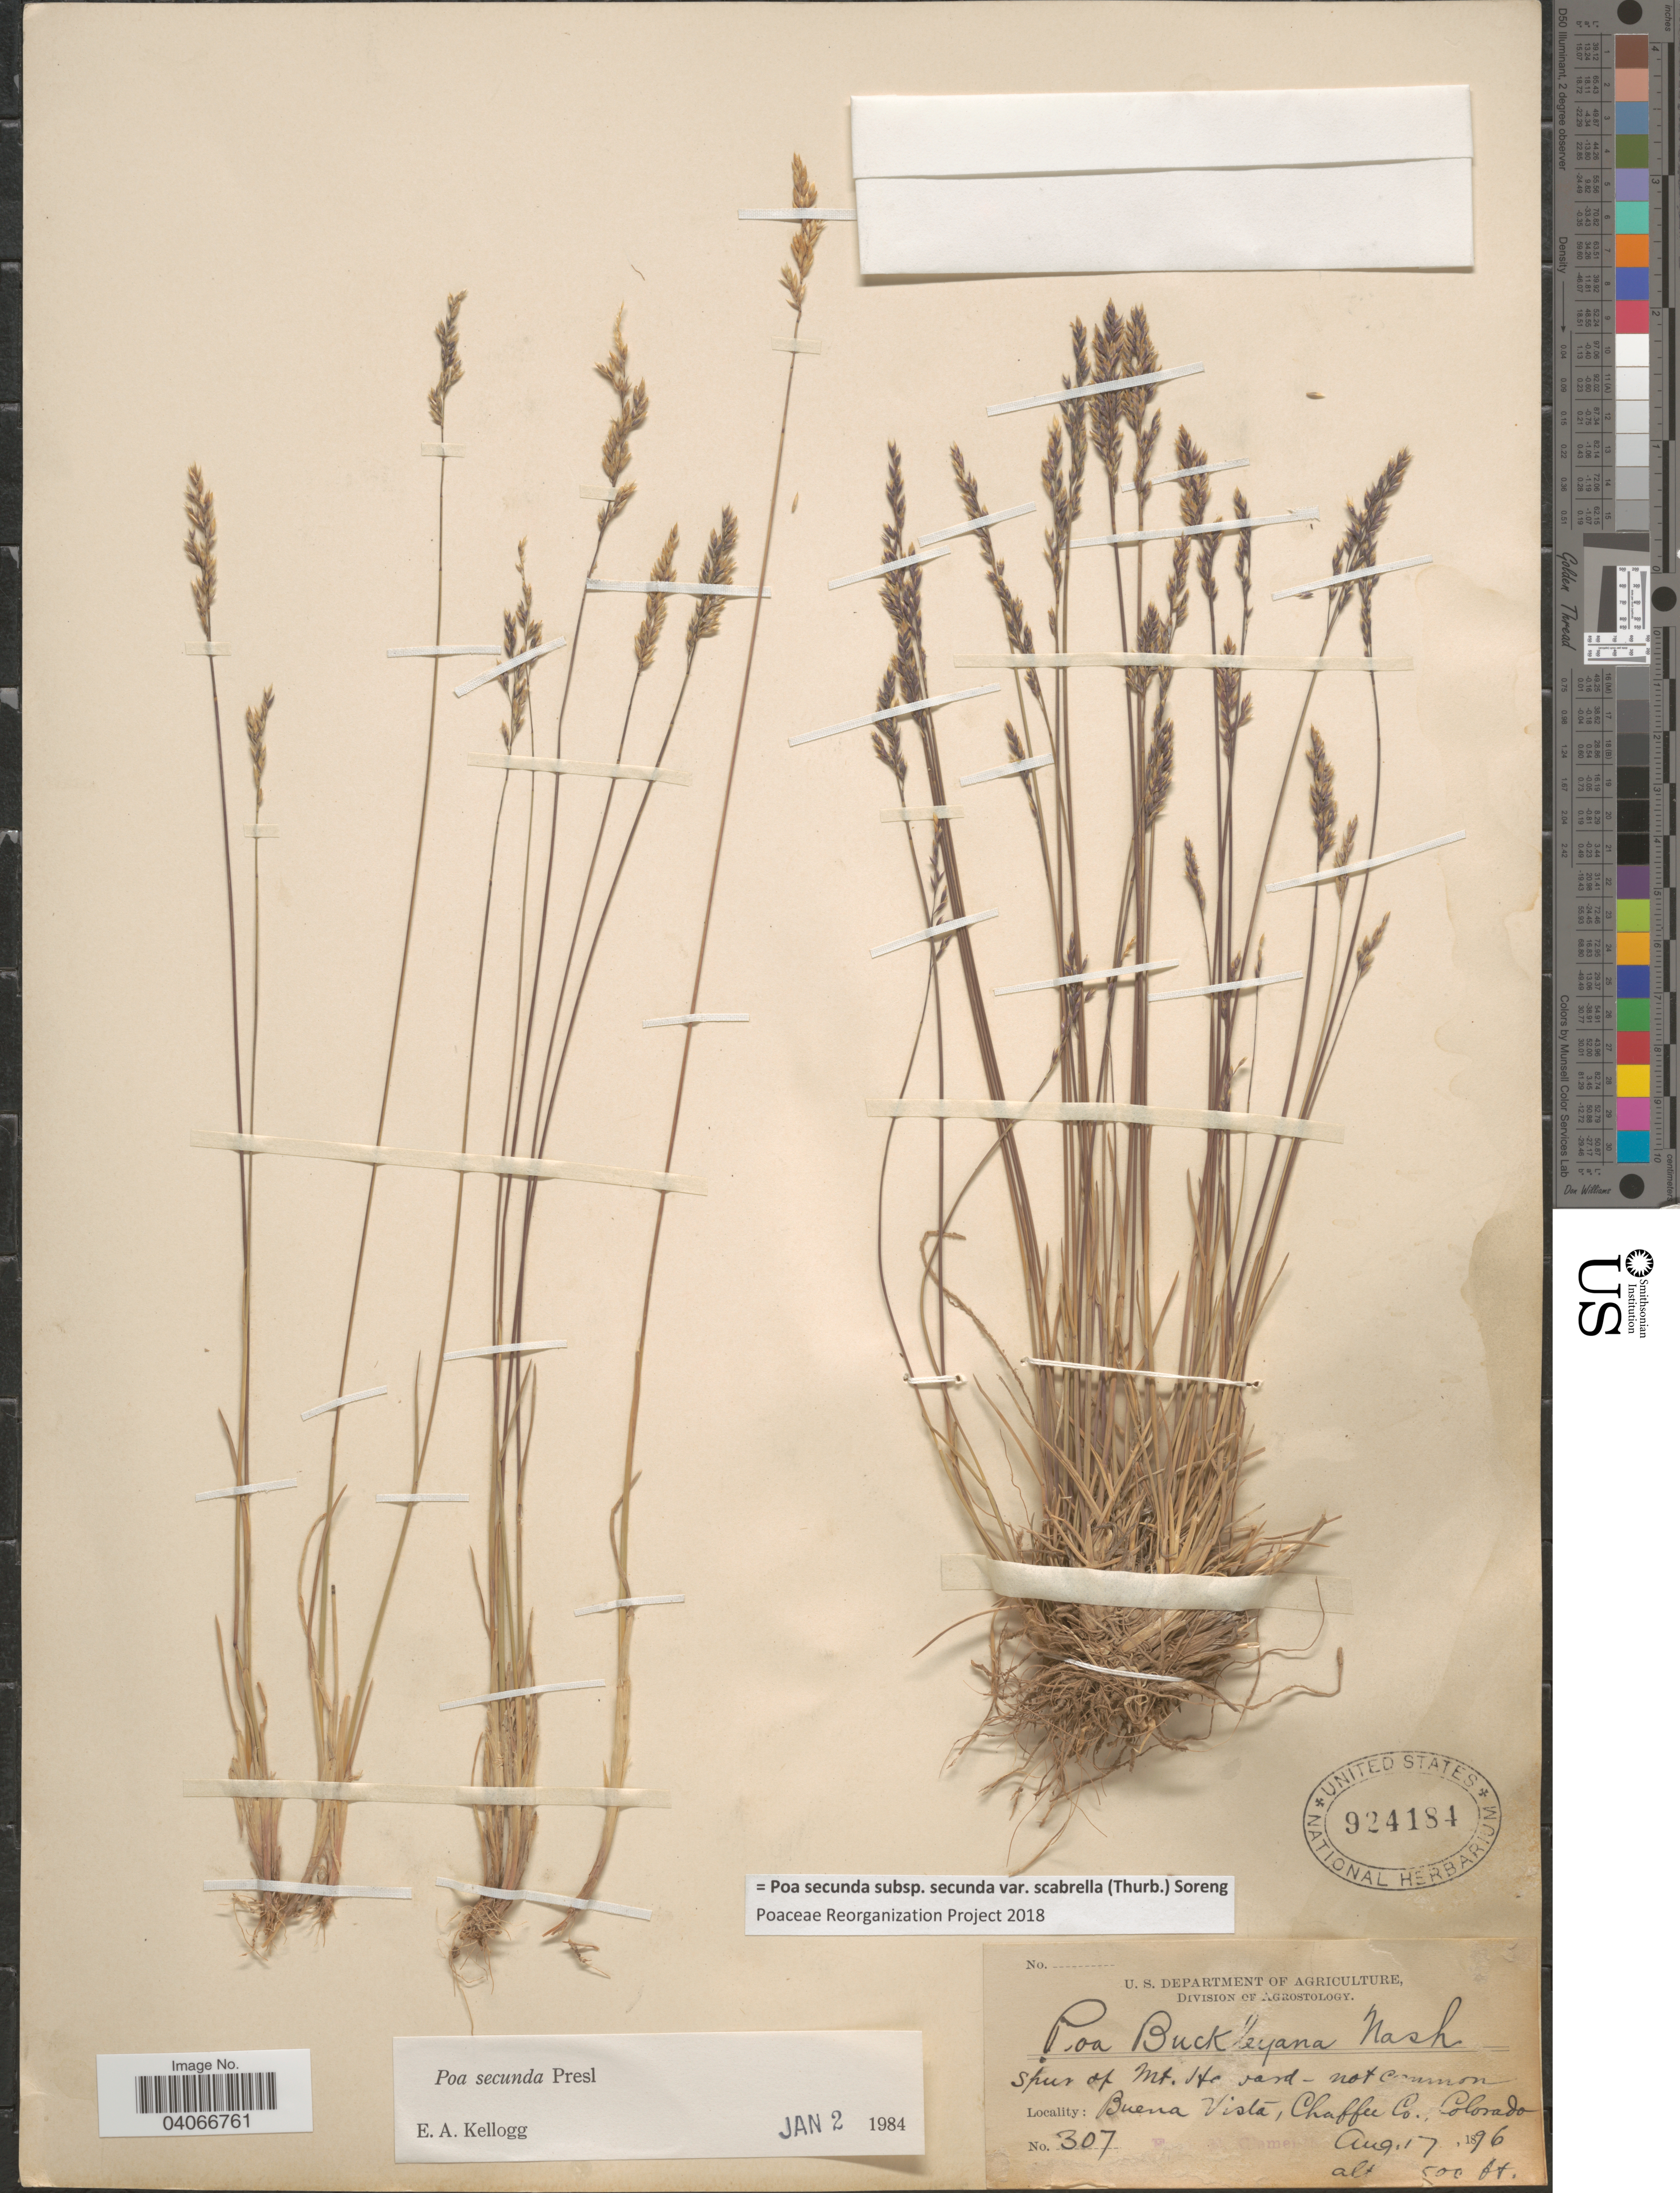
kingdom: Plantae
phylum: Tracheophyta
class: Liliopsida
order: Poales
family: Poaceae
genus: Poa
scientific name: Poa secunda subsp. secunda var. scabrella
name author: (Thurb.) Soreng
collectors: F. E. Clements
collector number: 307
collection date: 1896-08-17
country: United States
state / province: Colorado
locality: Spur of Mt. Harvard. Buena Vista, Chaffee Co.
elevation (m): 152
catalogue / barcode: US 924184